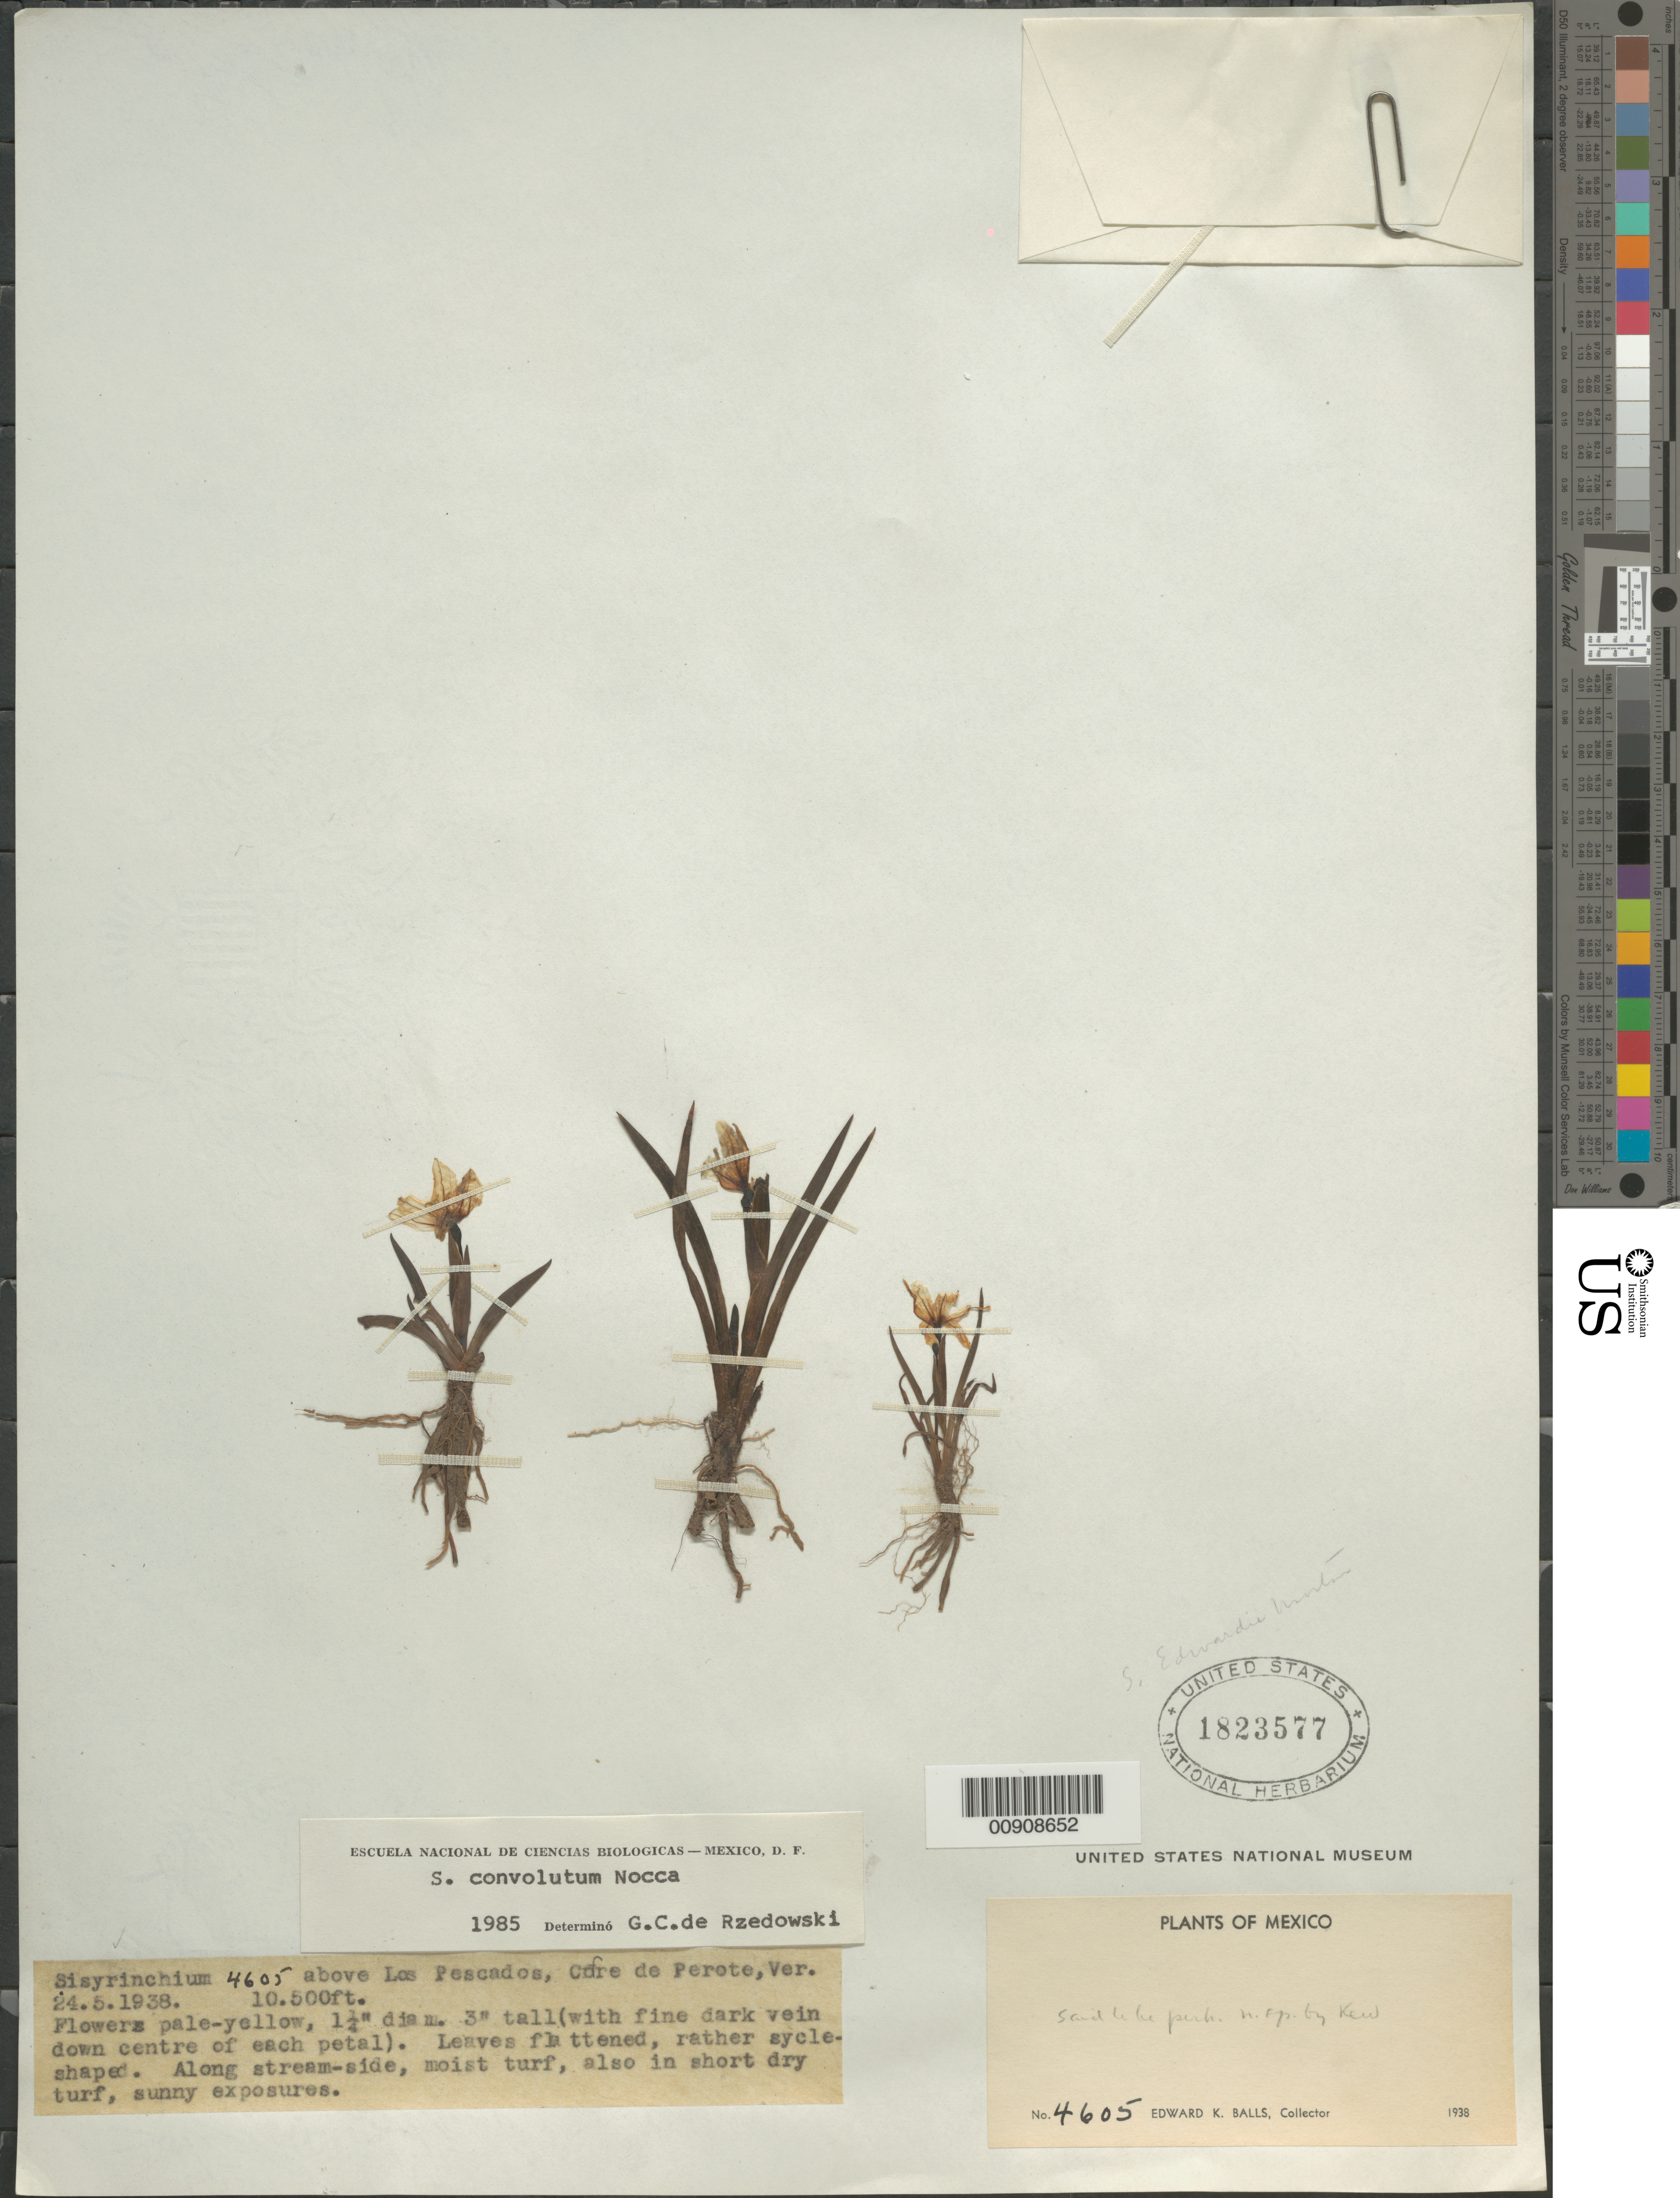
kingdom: Plantae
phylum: Tracheophyta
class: Liliopsida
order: Asparagales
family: Iridaceae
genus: Sisyrinchium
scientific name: Sisyrinchium convolutum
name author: Nocca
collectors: E. K. Balls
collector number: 4605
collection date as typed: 24 May 1938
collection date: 1938-05-24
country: Mexico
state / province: Veracruz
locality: Above Los Pescados, Cofre de Perote, Veracruz.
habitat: Along stream-side, moist turf, also in short dry turf, sunny exposures.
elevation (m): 3200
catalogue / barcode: US 1823577